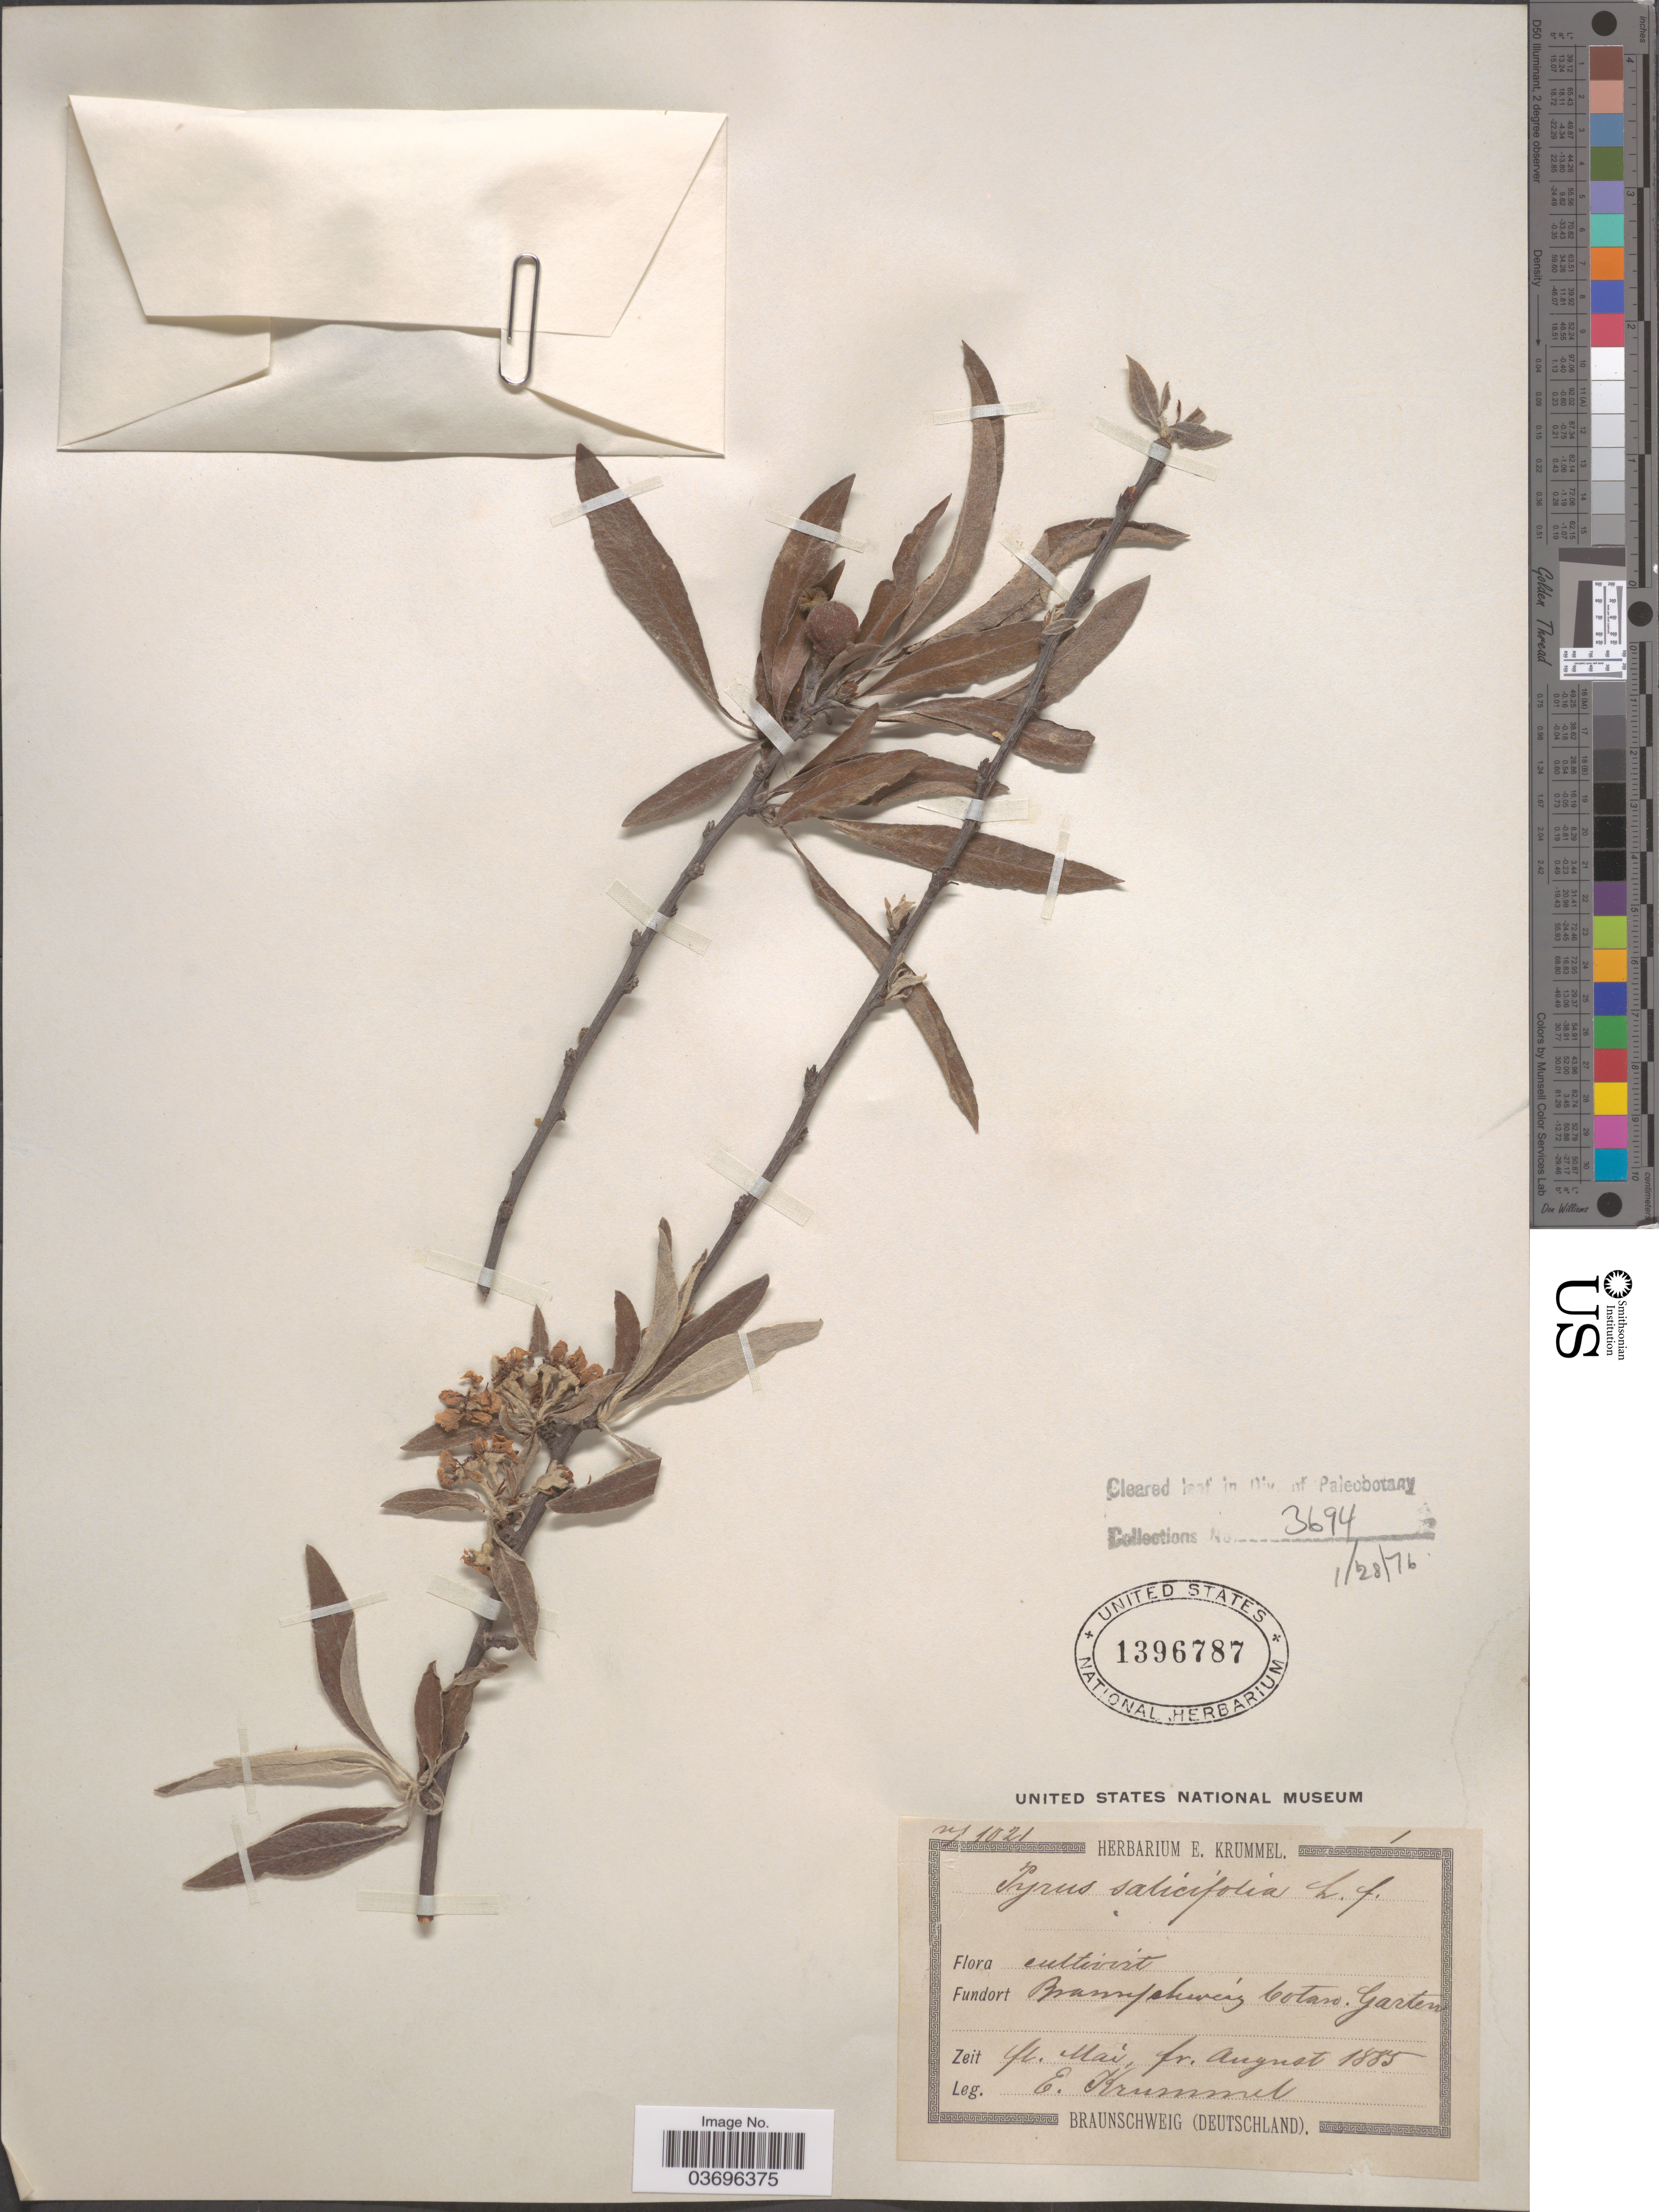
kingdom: Plantae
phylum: Tracheophyta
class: Magnoliopsida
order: Rosales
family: Rosaceae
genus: Pyrus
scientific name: Pyrus salicifolia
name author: Pall.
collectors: E. Krummel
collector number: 1021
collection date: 1885-05/1885-08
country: Germany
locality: Braunschweig botan. Garten.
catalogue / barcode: US 1396787